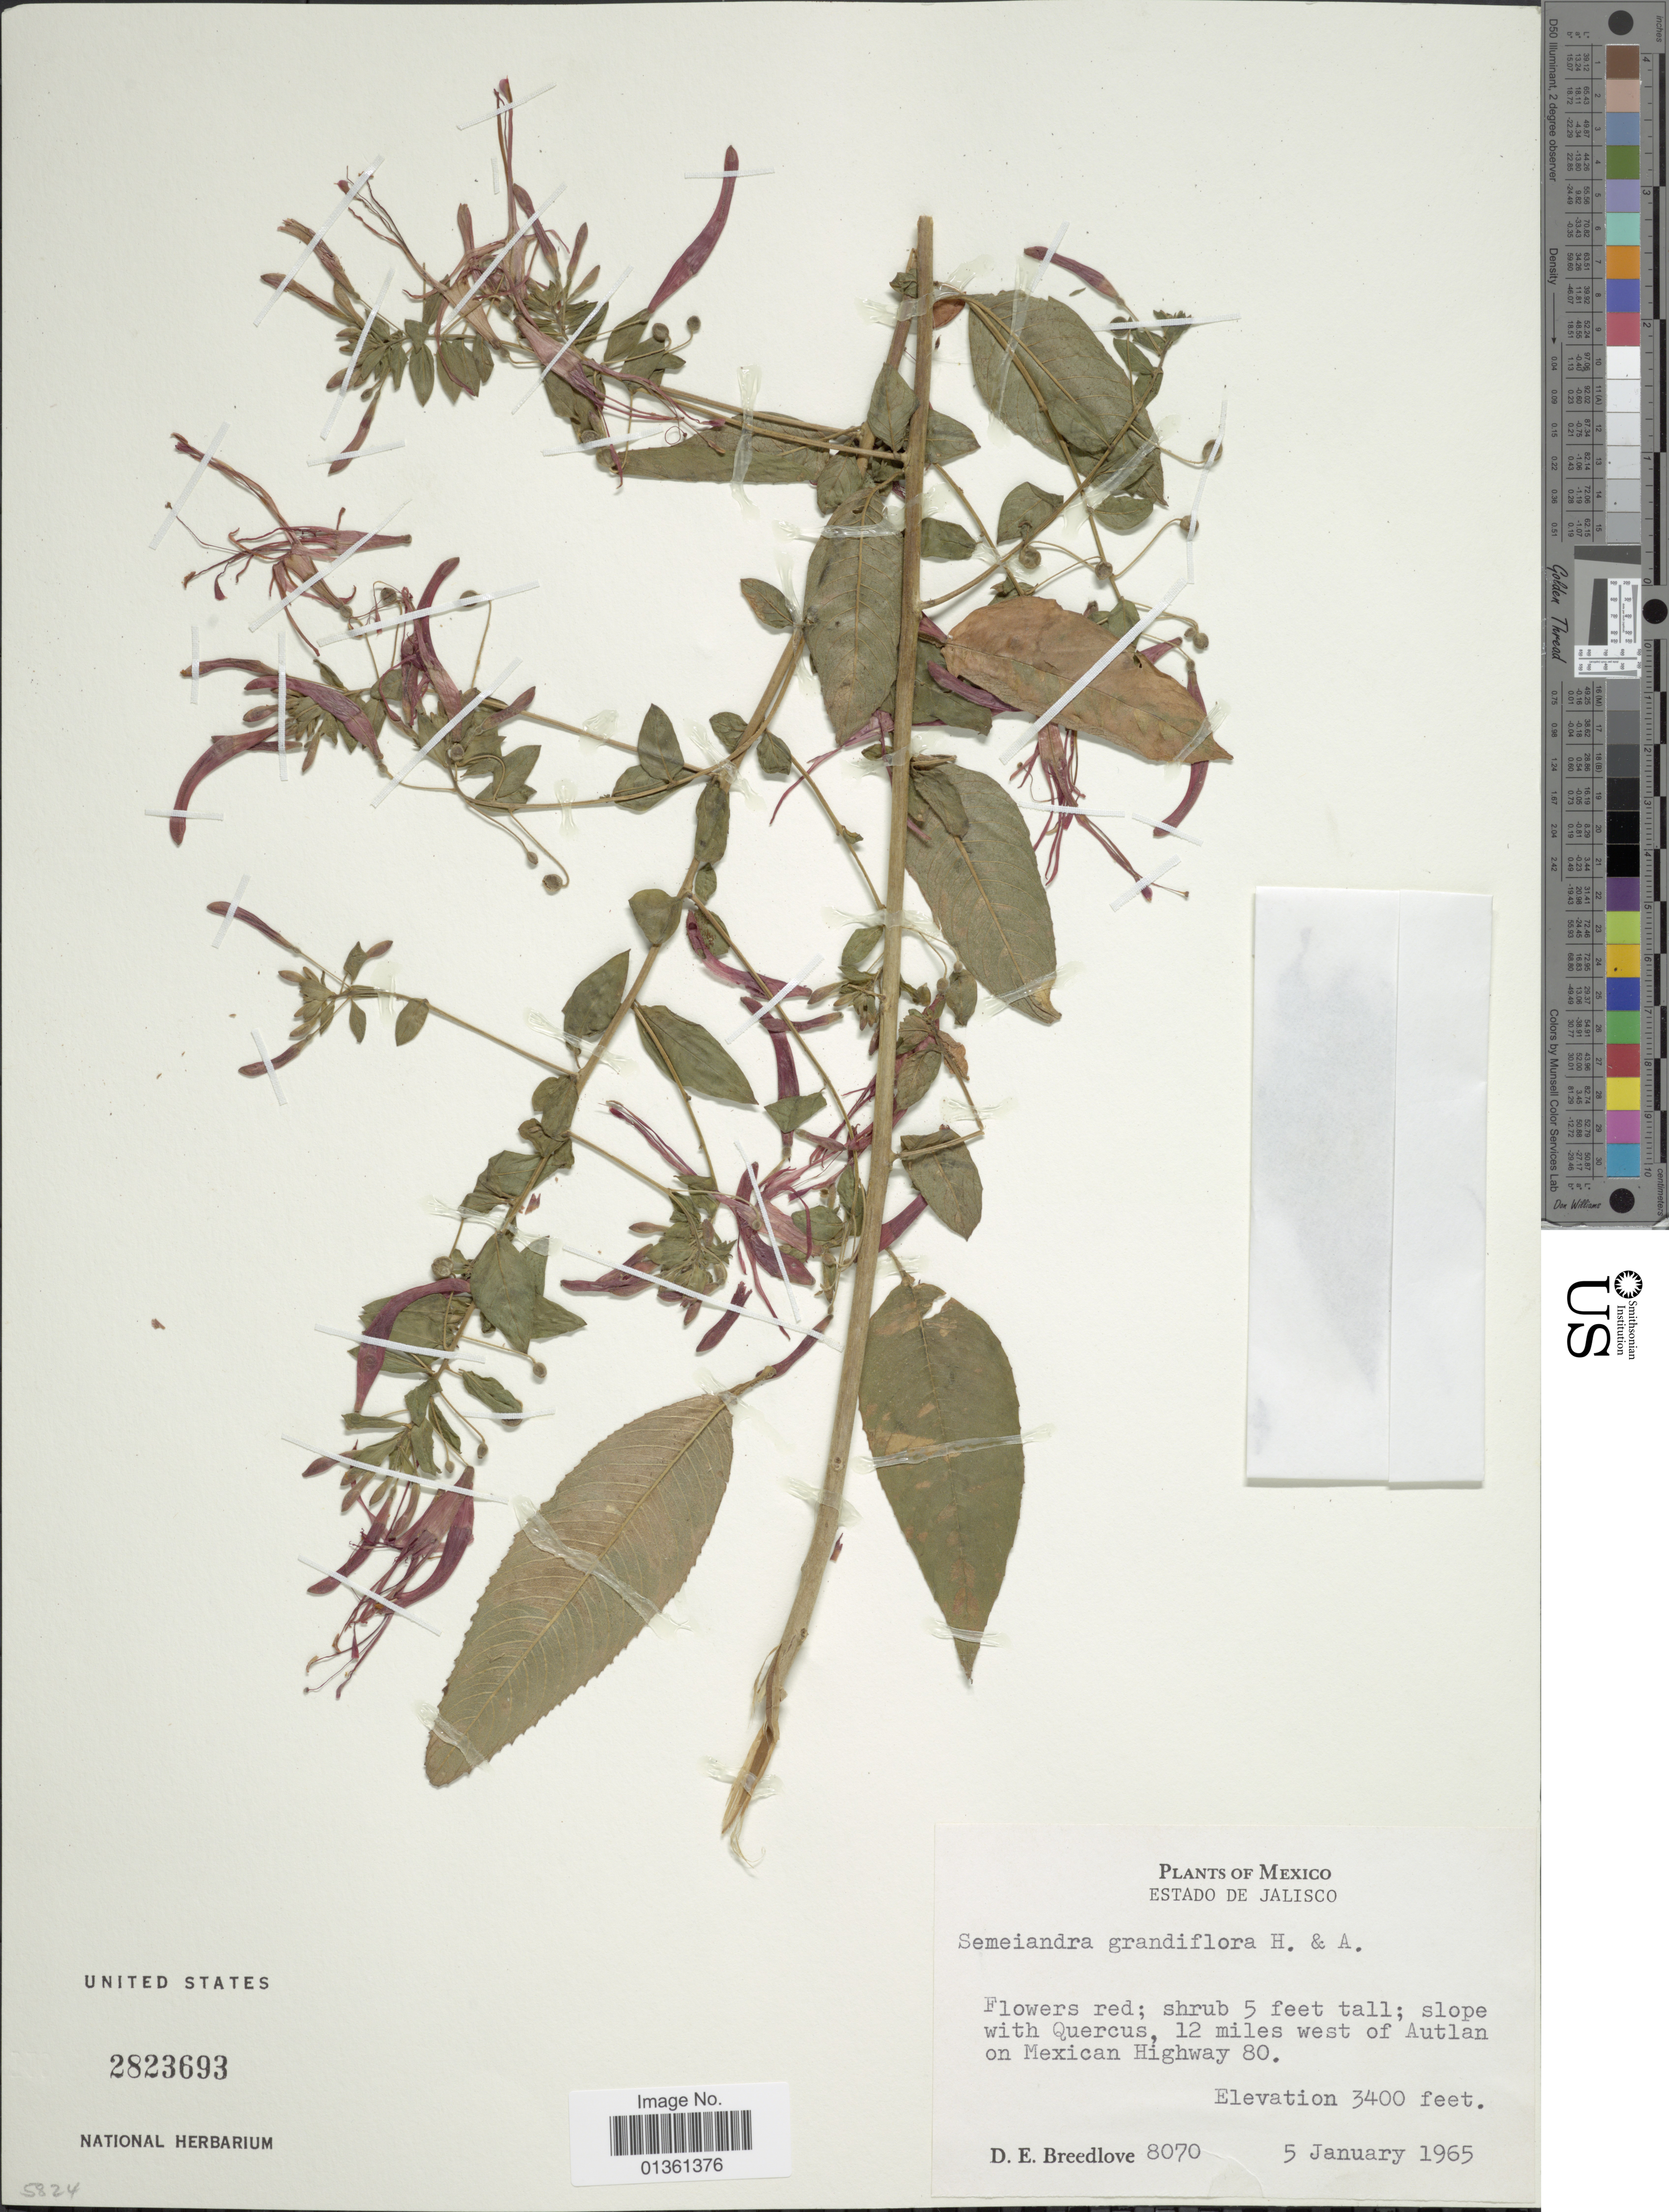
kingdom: Plantae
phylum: Tracheophyta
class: Magnoliopsida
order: Myrtales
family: Onagraceae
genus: Lopezia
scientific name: Lopezia semeiandra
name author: Plitmann et al.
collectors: D. E. Breedlove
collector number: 8070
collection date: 1965-01-05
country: Mexico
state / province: Jalisco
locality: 12 miles west of Autlan on Mexican Highway 80.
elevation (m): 1036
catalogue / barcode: US 2823693